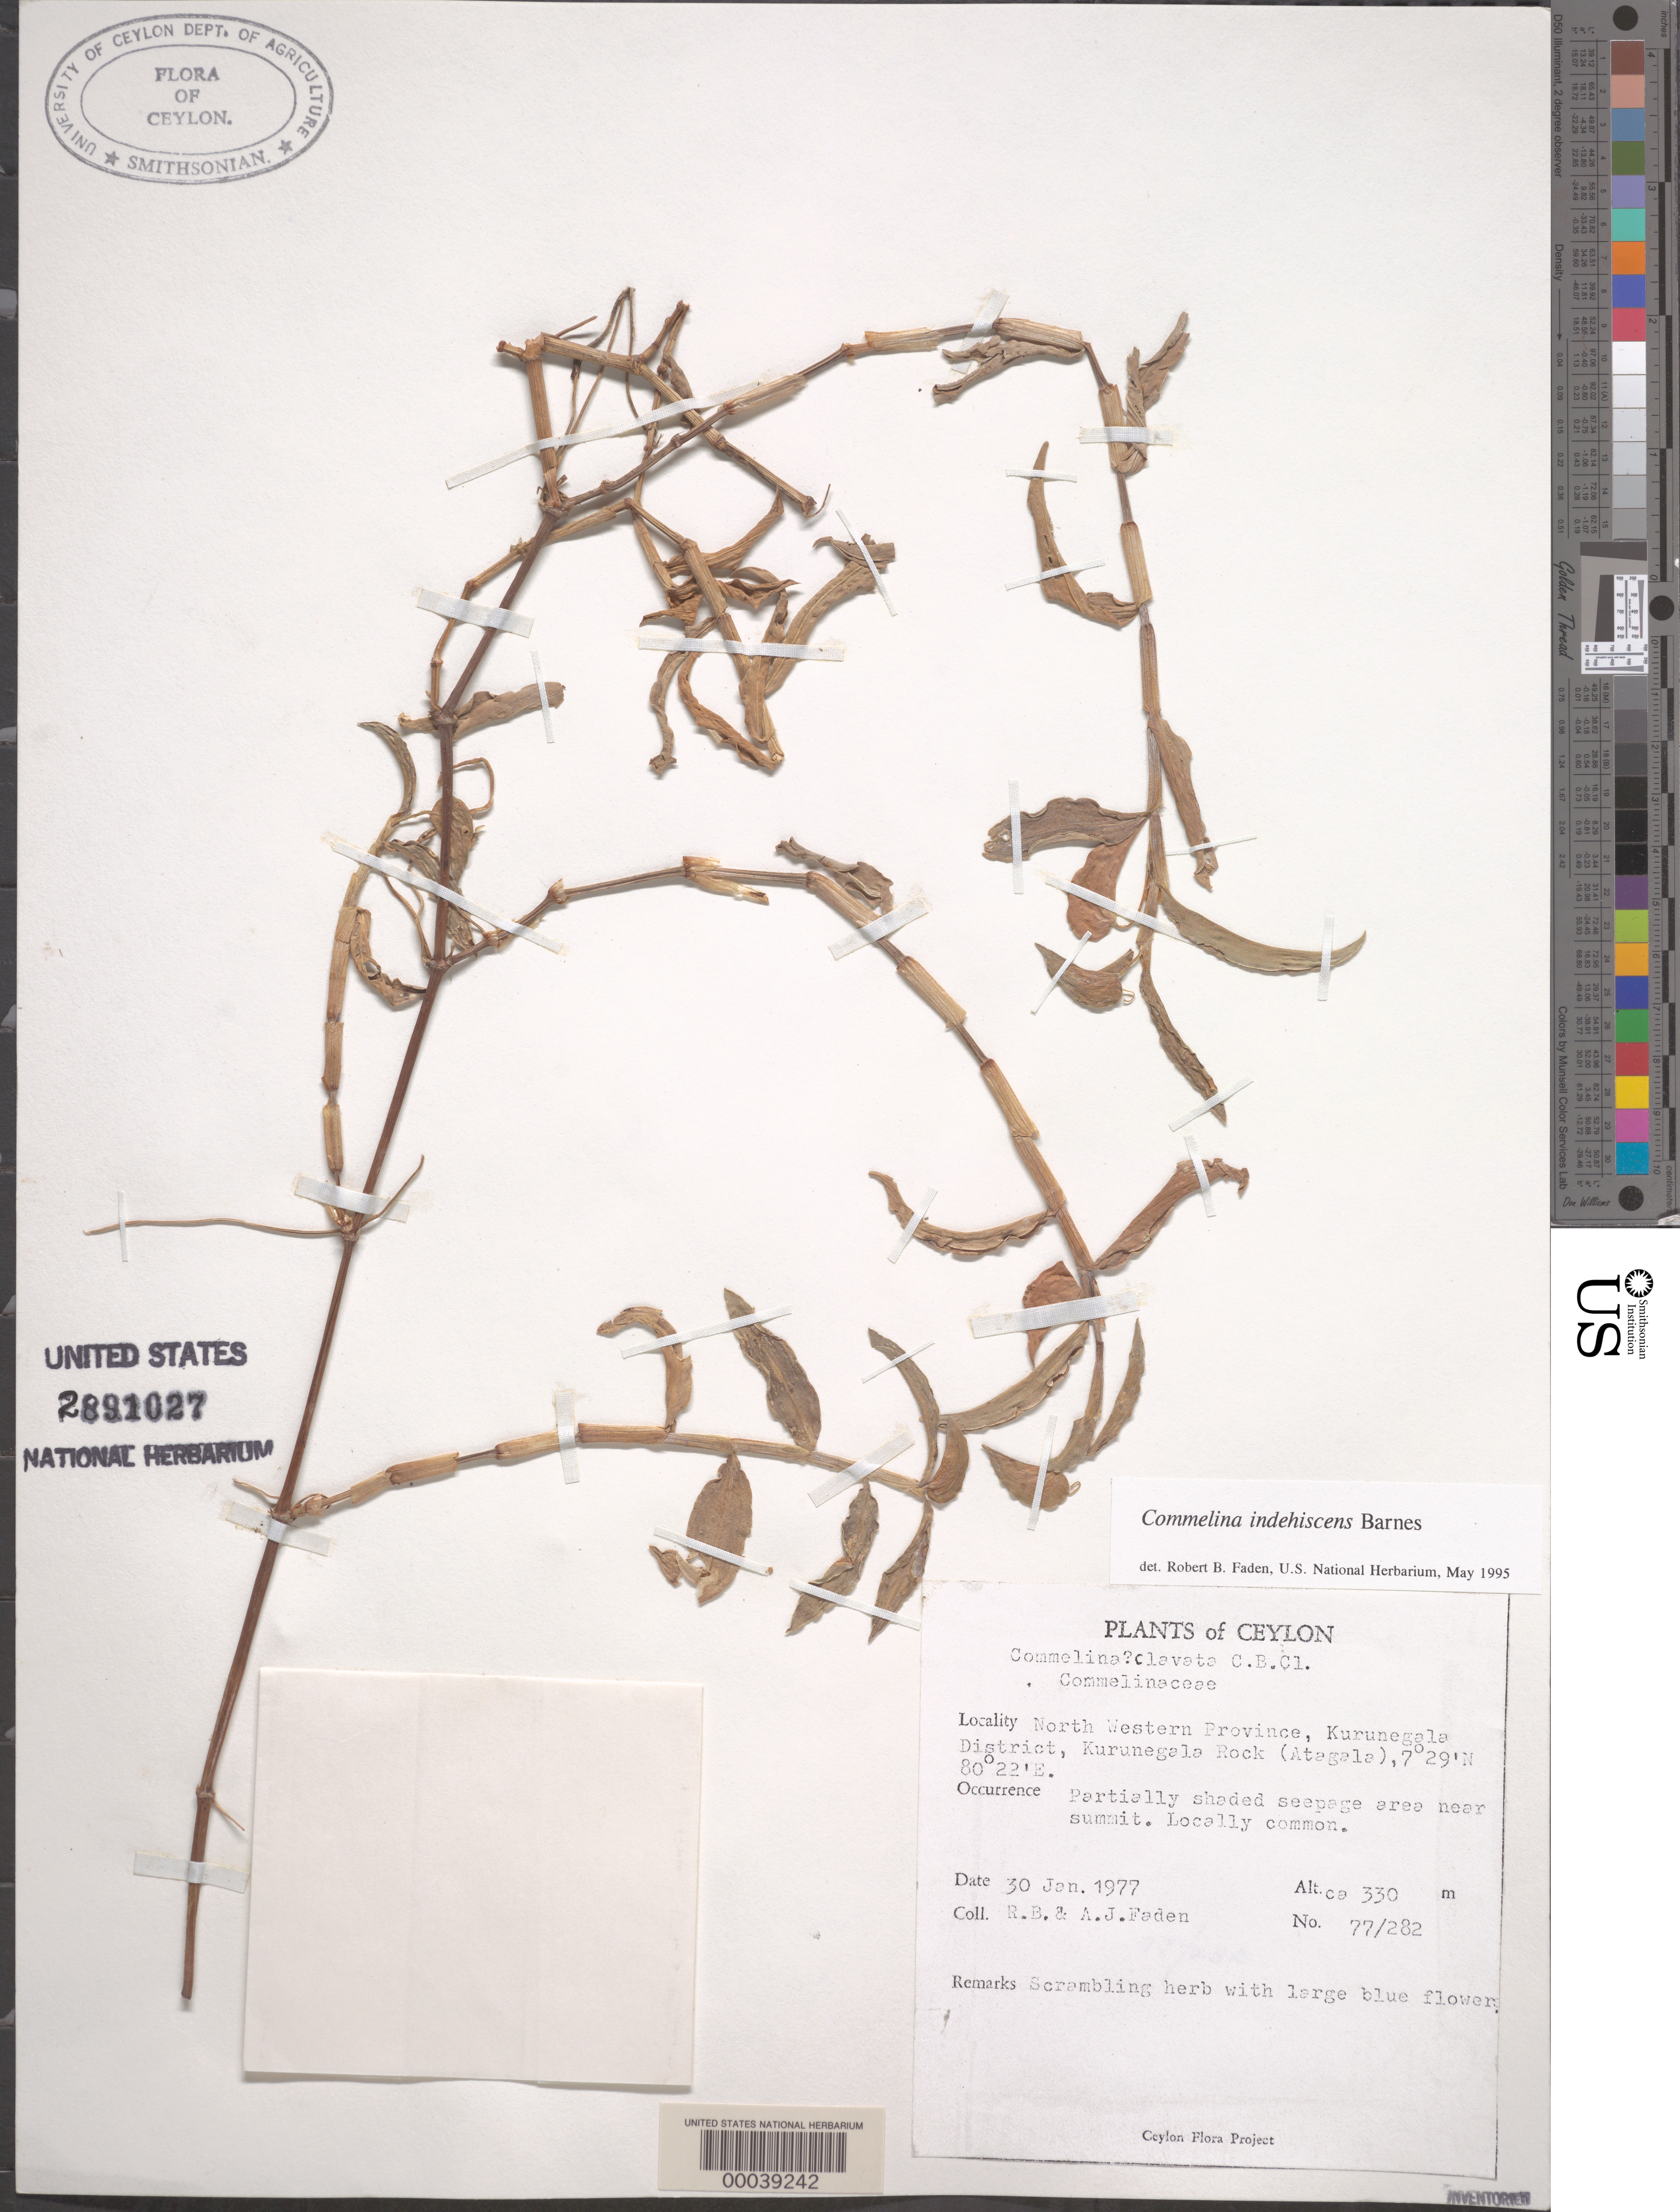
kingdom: Plantae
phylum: Tracheophyta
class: Liliopsida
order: Commelinales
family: Commelinaceae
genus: Commelina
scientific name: Commelina indehiscens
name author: E. Barnes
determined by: Faden, Robert B., (US), Smithsonian Institution - National Museum of Natural History (UNITED STATES)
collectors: R. B. Faden & A. J. Faden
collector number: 77/282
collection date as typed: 30 Jan 1977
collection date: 1977-01-30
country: Sri Lanka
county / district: Kurunegala Dist.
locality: Kurunegala rock (atagala)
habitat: Partial shade, seepage area near summit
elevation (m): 330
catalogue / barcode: US 2891027